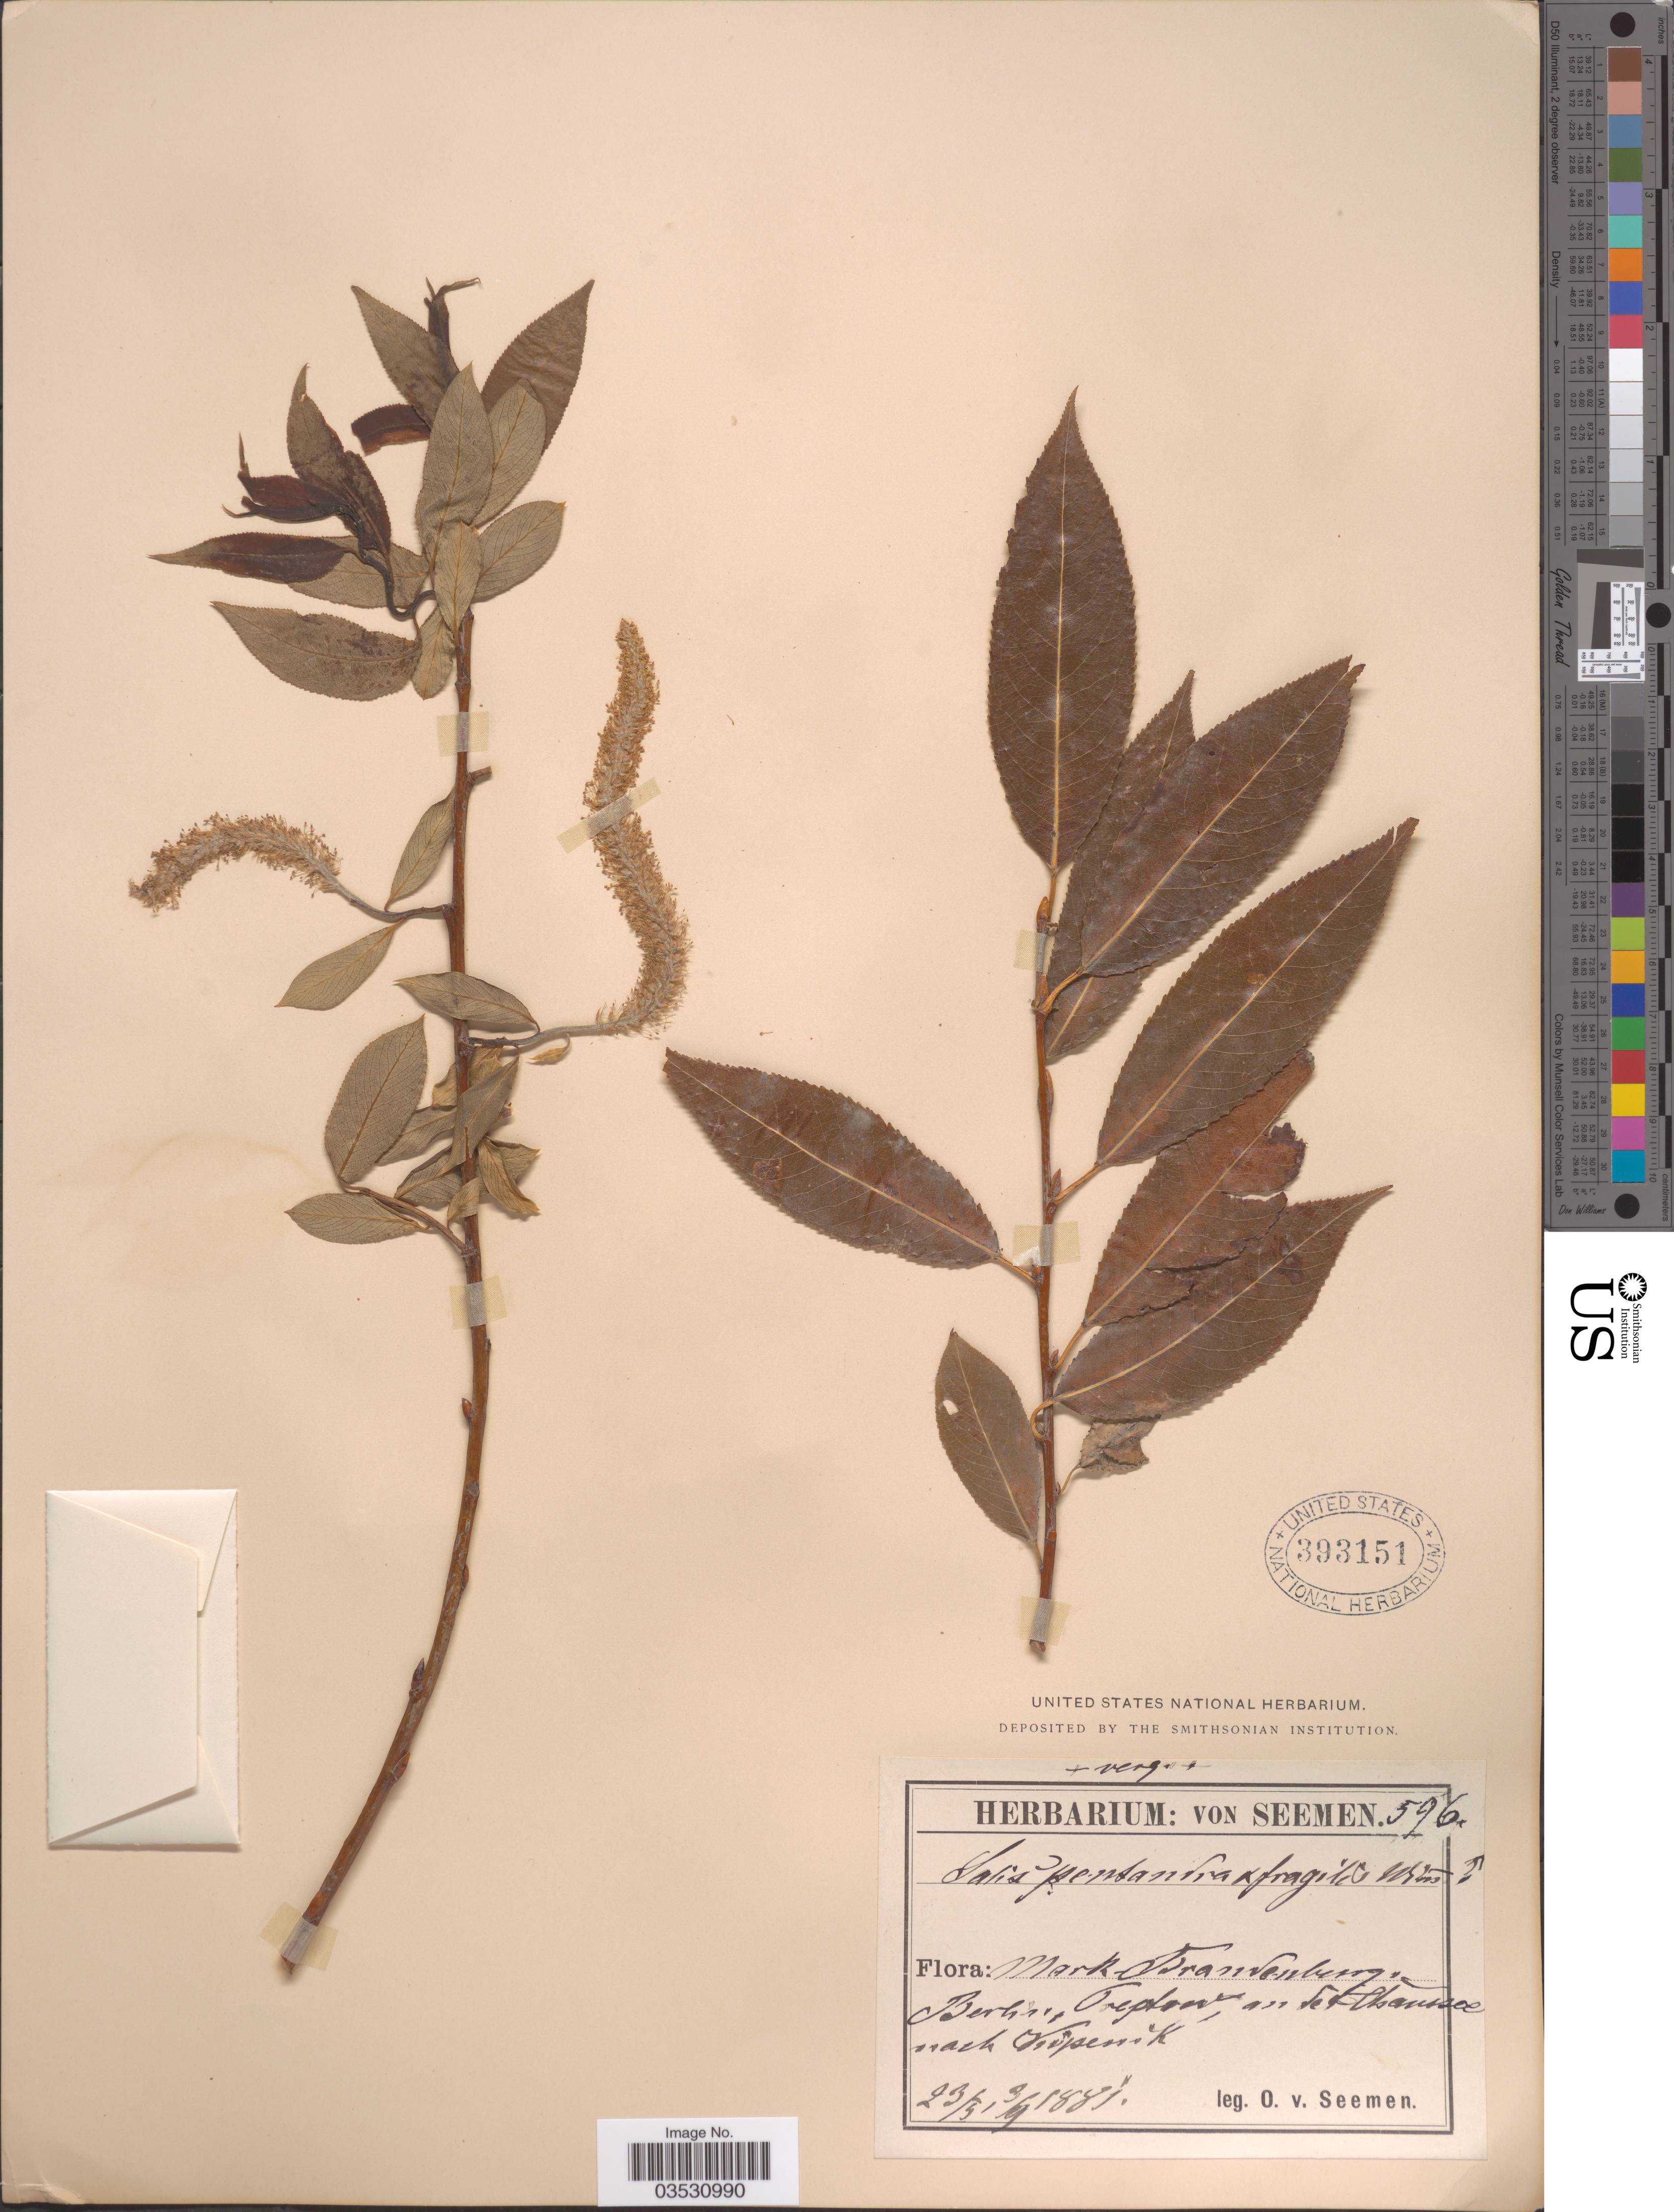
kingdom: Plantae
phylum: Tracheophyta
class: Magnoliopsida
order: Malpighiales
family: Salicaceae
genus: Salix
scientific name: Salix pentandra x S. fragilis L.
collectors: K. O. von Seemen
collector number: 596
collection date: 1881-05-23/1883-09-03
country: Germany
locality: Mark Brandenburg, Berlin, Treptow, am de Chaussee nach Kopenik.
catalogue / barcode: US 393151